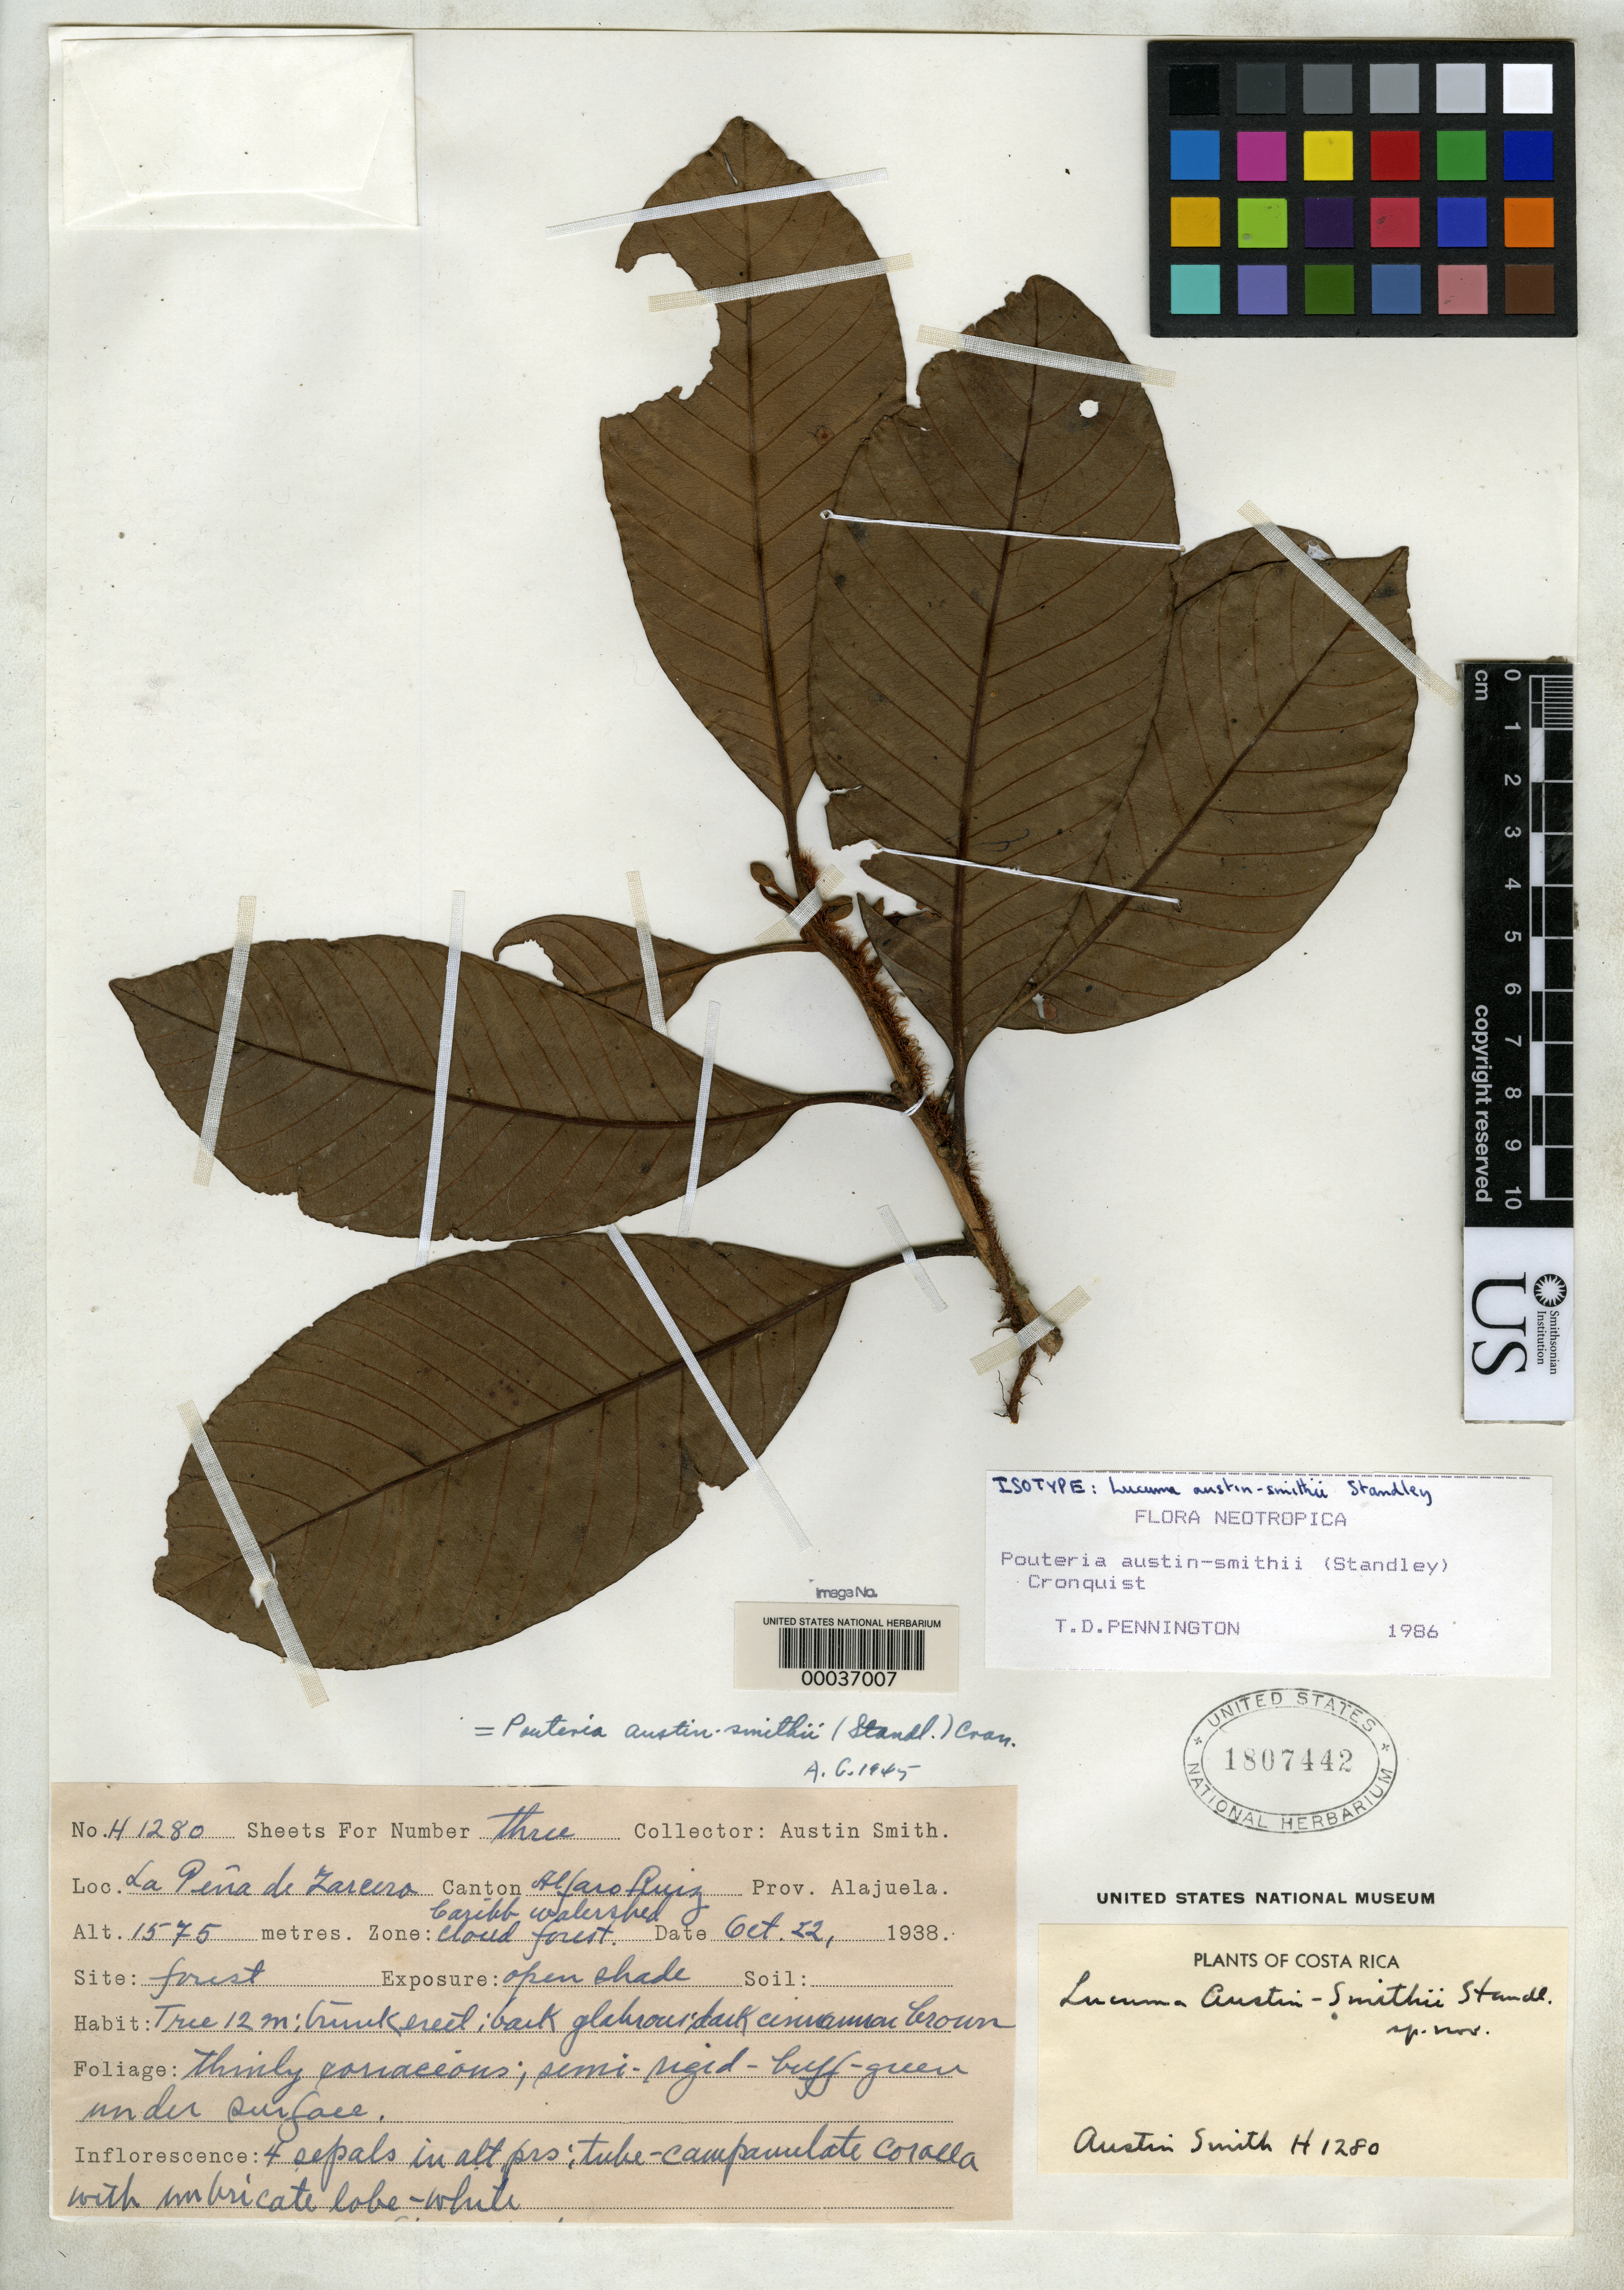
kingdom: Plantae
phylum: Tracheophyta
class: Magnoliopsida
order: Ericales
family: Sapotaceae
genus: Lucuma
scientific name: Lucuma austin-smithii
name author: Standl.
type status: Isotype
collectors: Aust P. Smith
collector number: H 1280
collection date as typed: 22 Oct 1938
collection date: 1938-10-22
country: Costa Rica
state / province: Alajuela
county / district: Alfaro Ruiz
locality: La Penade Zarcera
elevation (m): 1575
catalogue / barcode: US 1807442